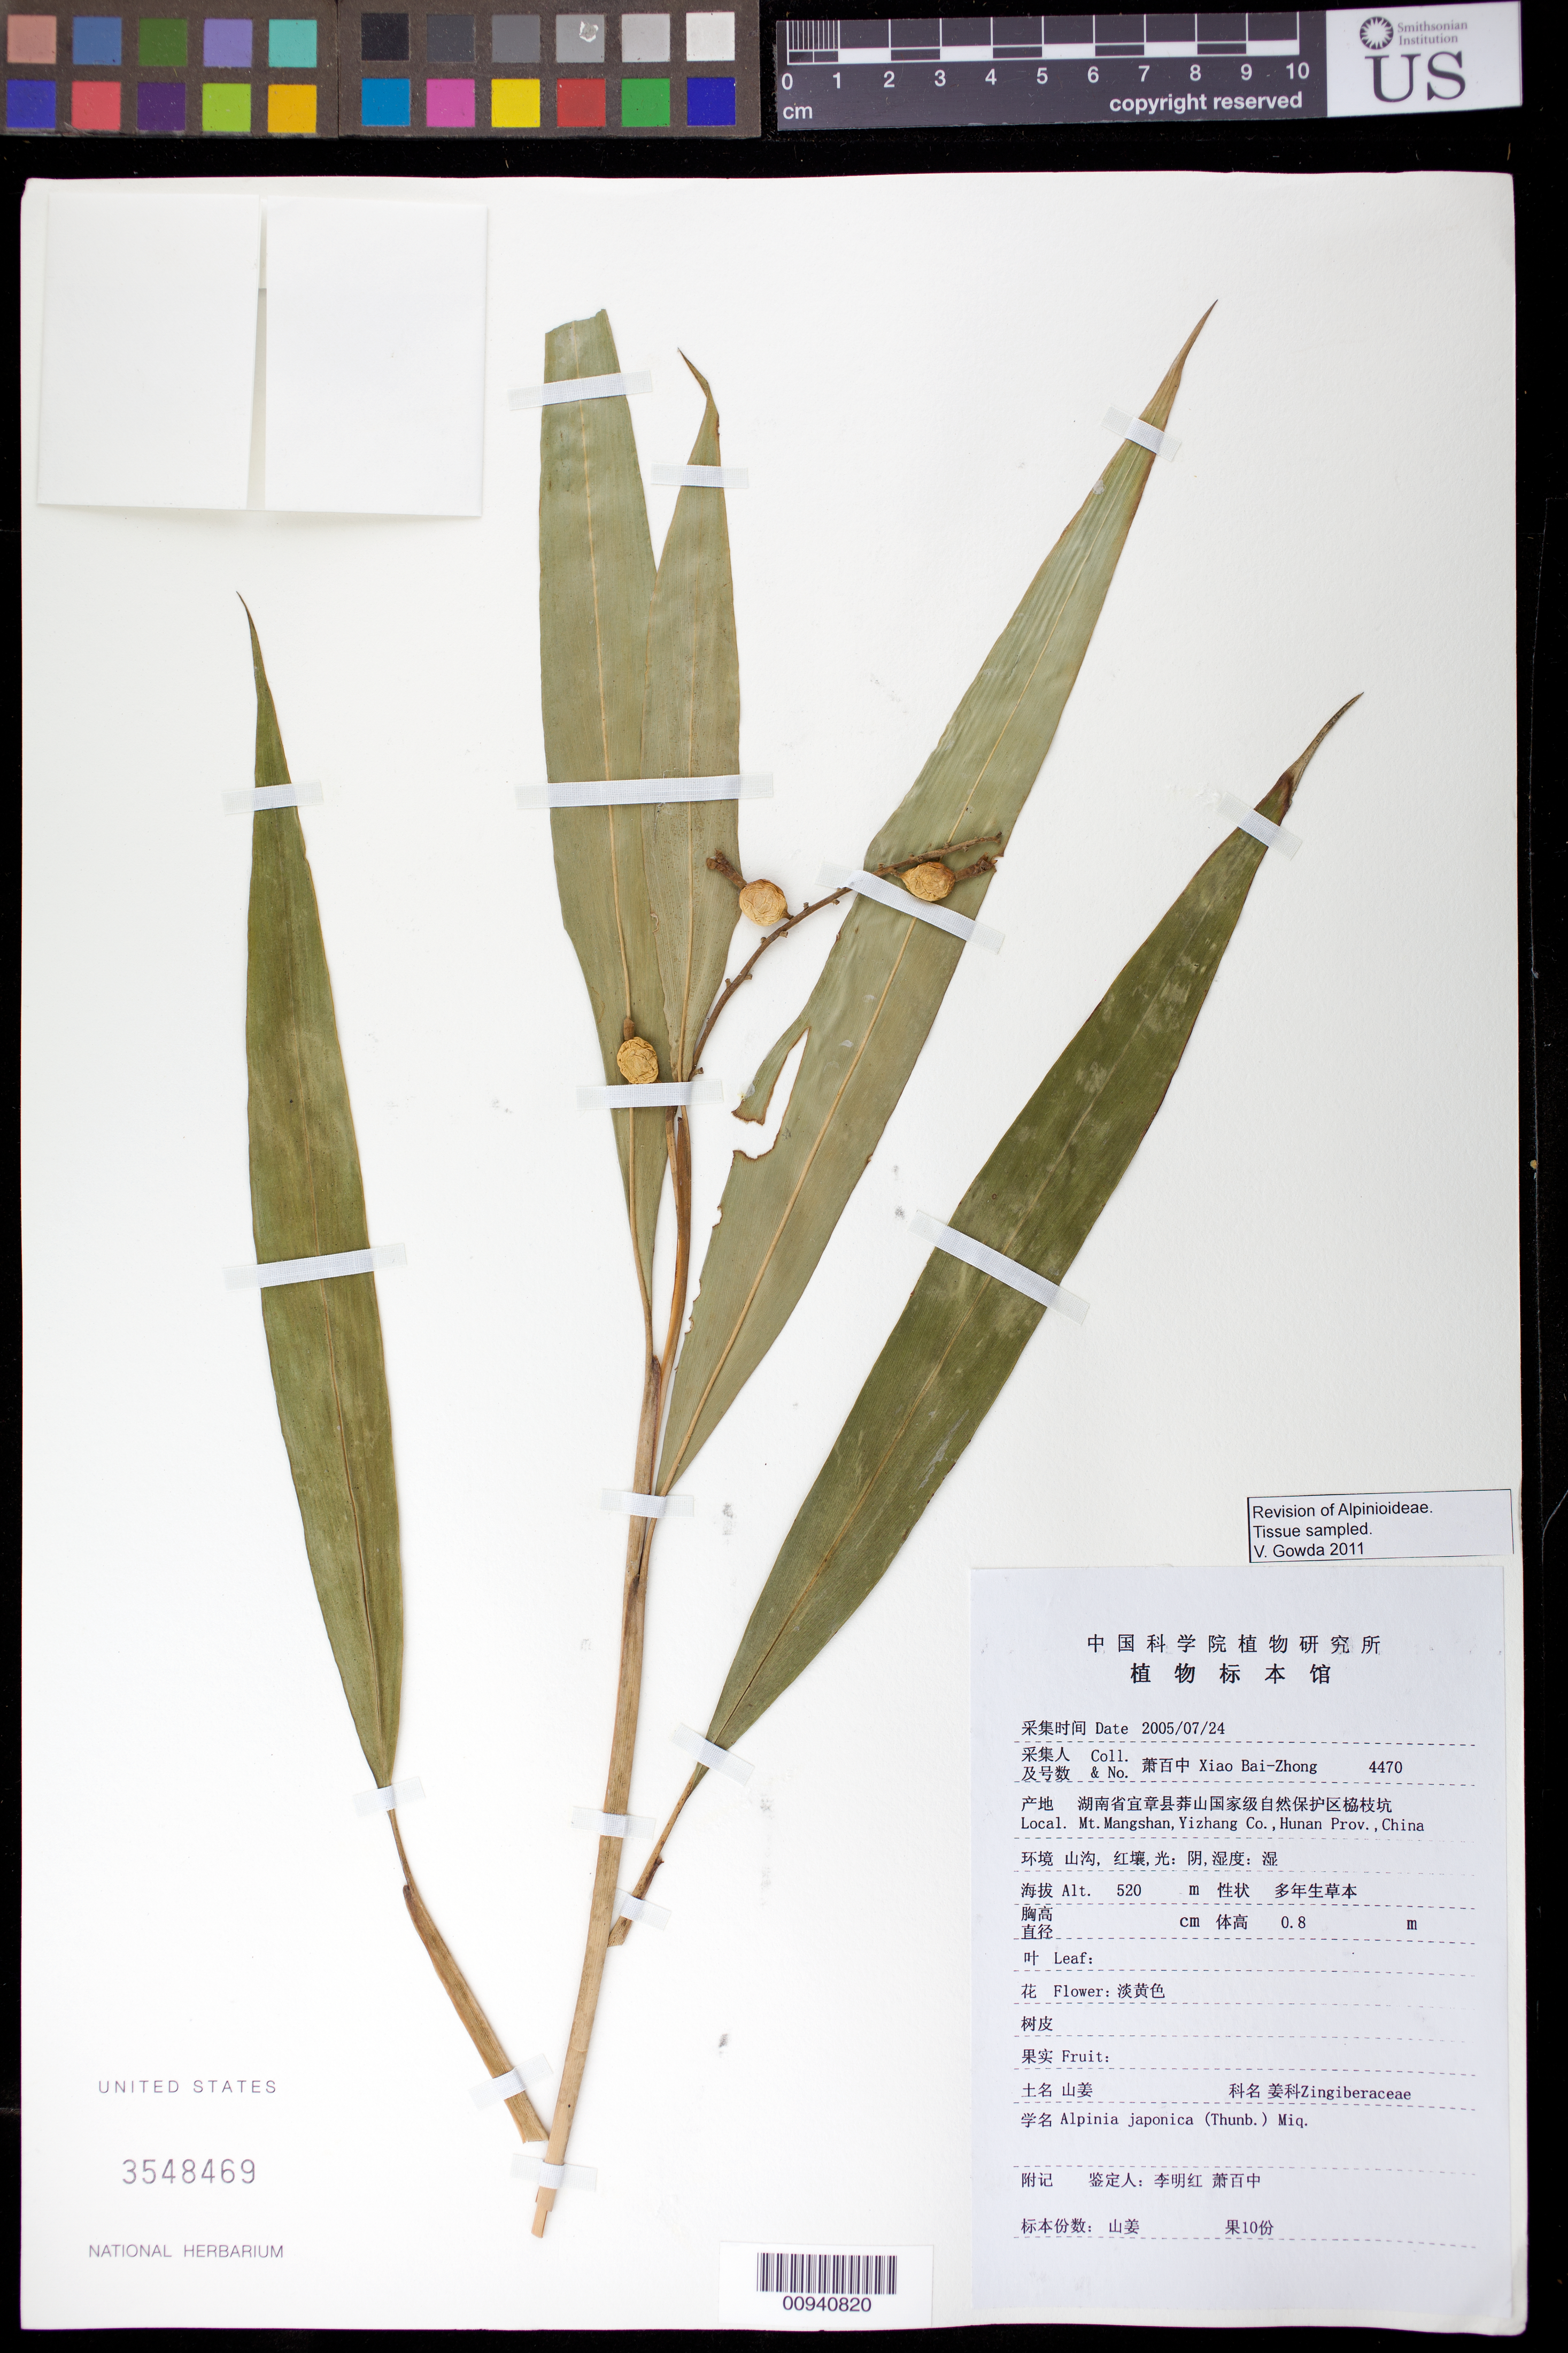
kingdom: Plantae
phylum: Tracheophyta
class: Liliopsida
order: Zingiberales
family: Zingiberaceae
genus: Alpinia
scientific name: Alpinia japonica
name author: (Thunb.) Miq.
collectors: B. Z. Xiao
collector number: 4470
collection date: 2005-07-24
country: China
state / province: Hunan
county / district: Yizhang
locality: Mt. Mangshan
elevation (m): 520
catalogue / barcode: US 3548469